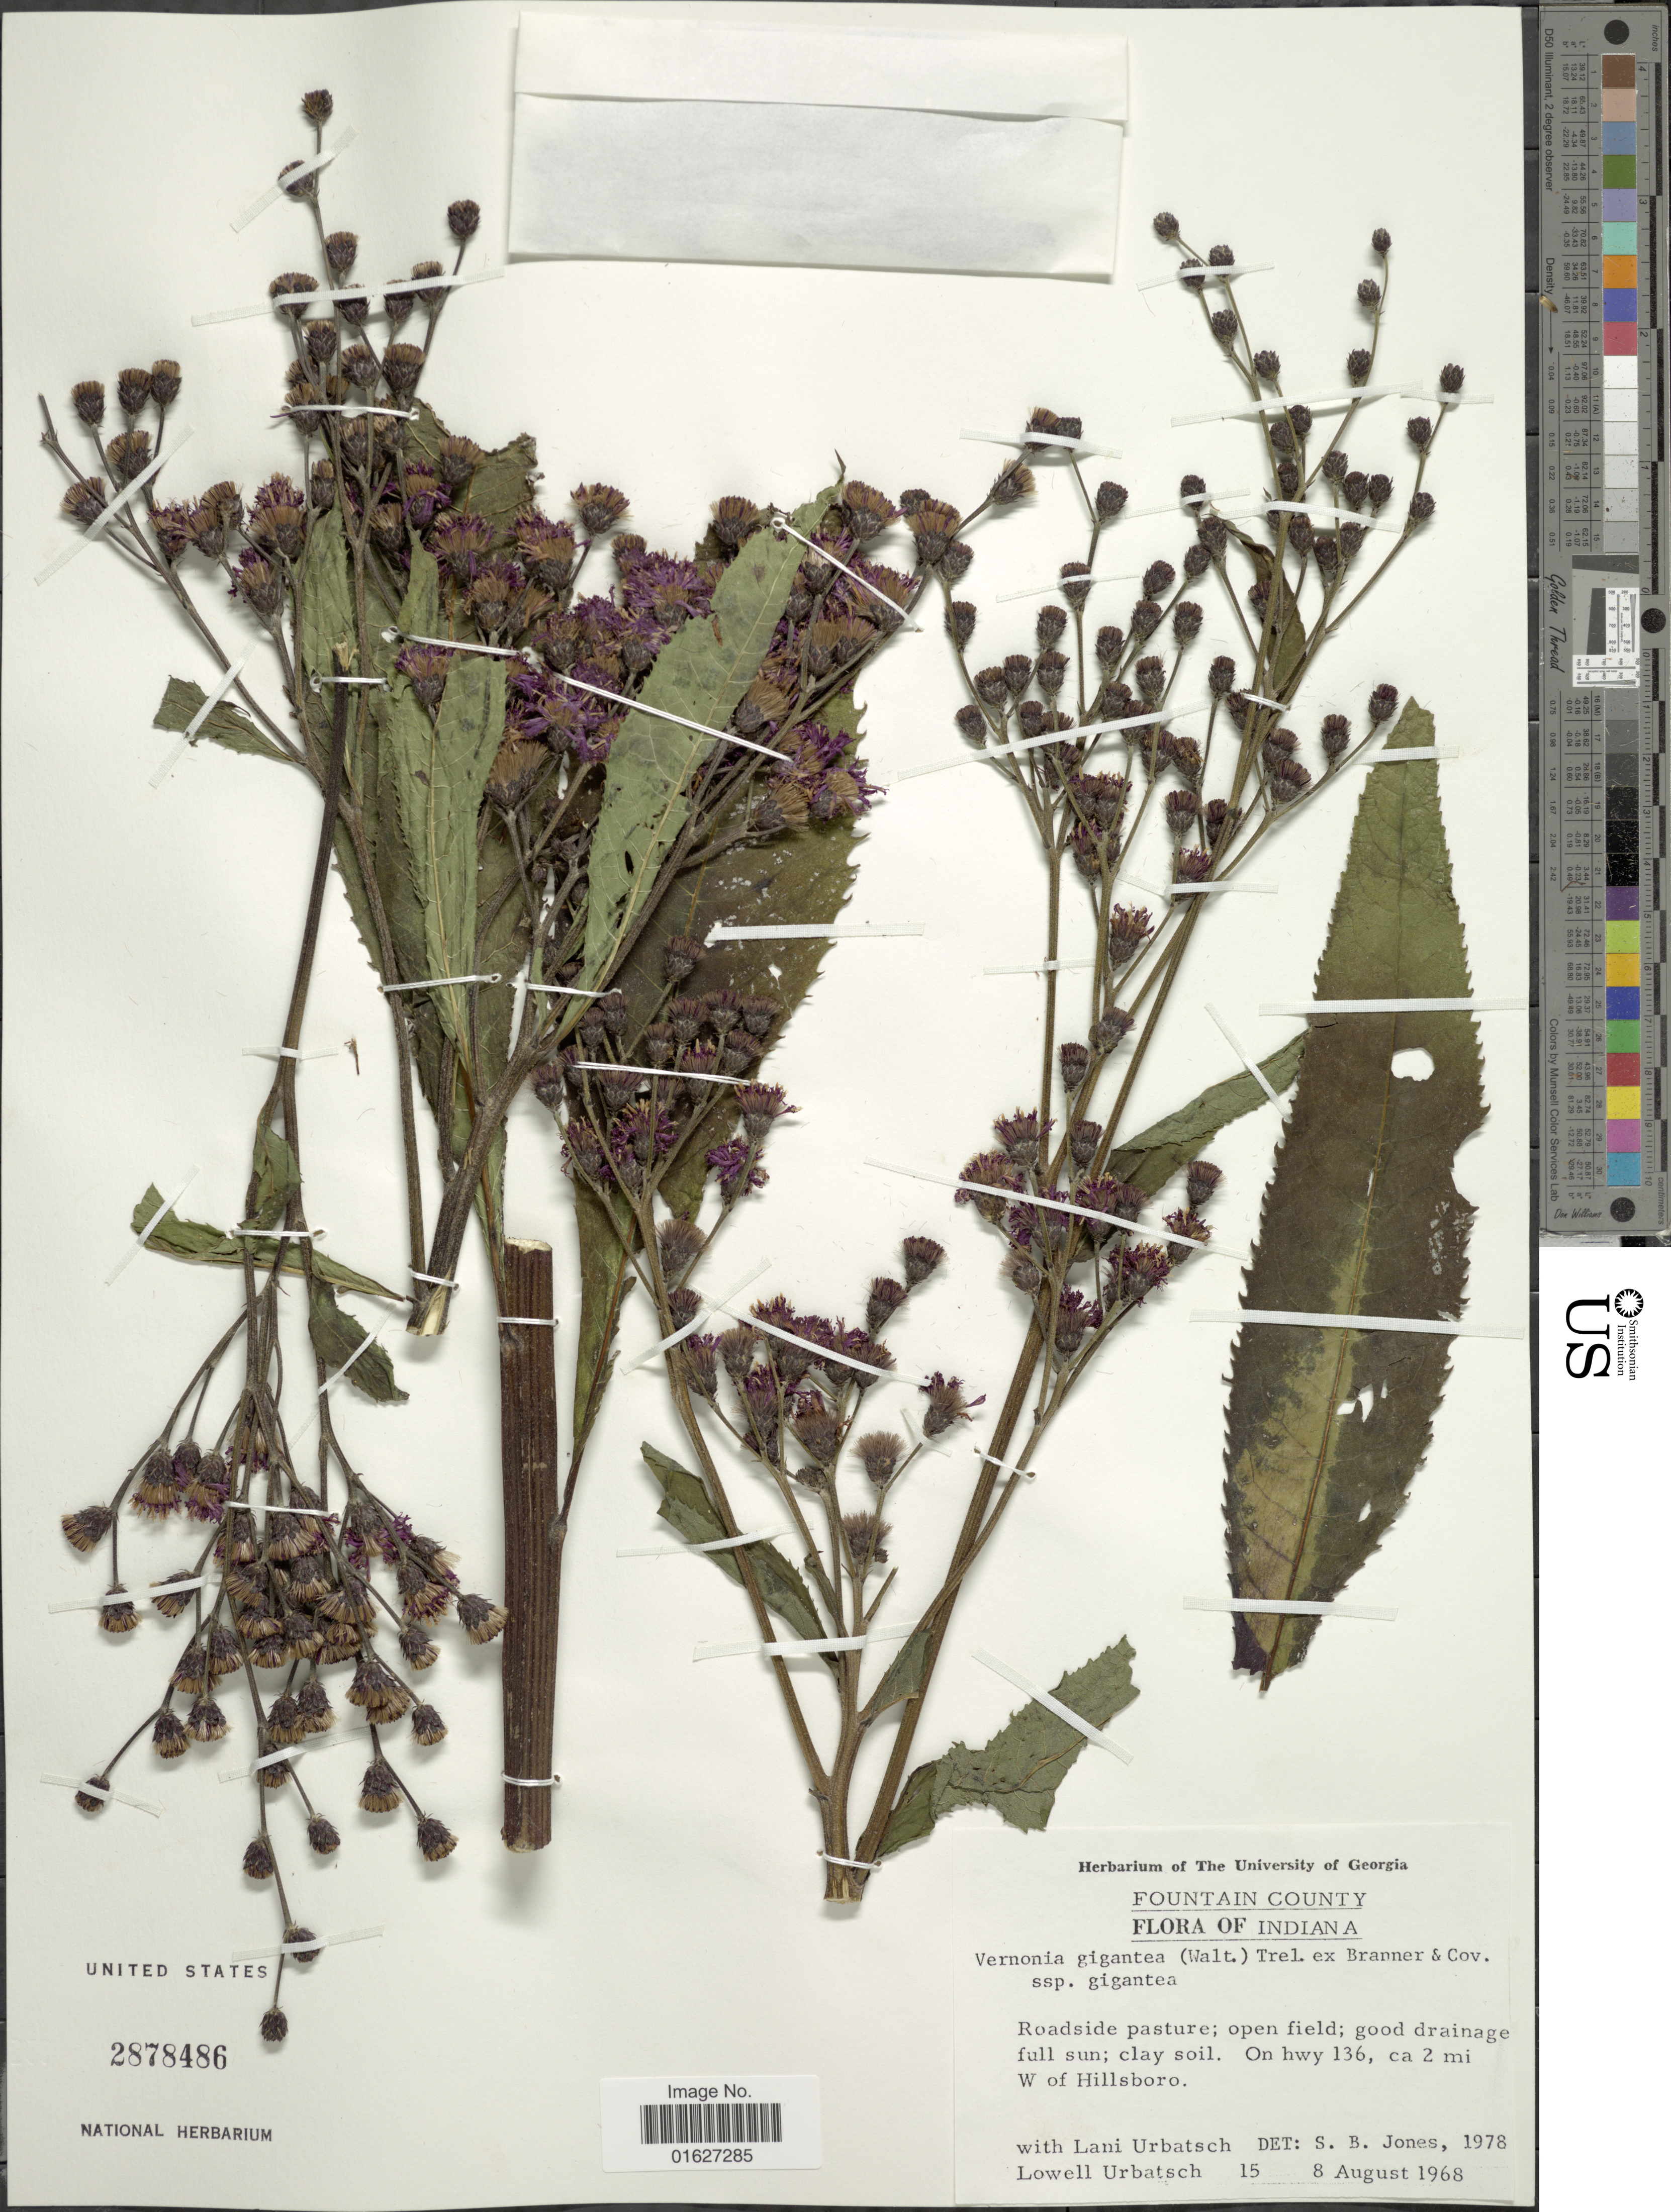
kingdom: Plantae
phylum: Tracheophyta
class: Magnoliopsida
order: Asterales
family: Asteraceae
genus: Vernonia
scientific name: Vernonia gigantea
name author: (Walter) Trel.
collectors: L. Urbatsch & L. E. Urbatsch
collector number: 15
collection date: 1968-08-08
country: United States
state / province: Indiana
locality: Fountain County. Indiana. Roadside pasture; open field; good drainage full sun; On hwy 136, ca 2 mi W of Hillsboro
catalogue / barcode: US 2878486